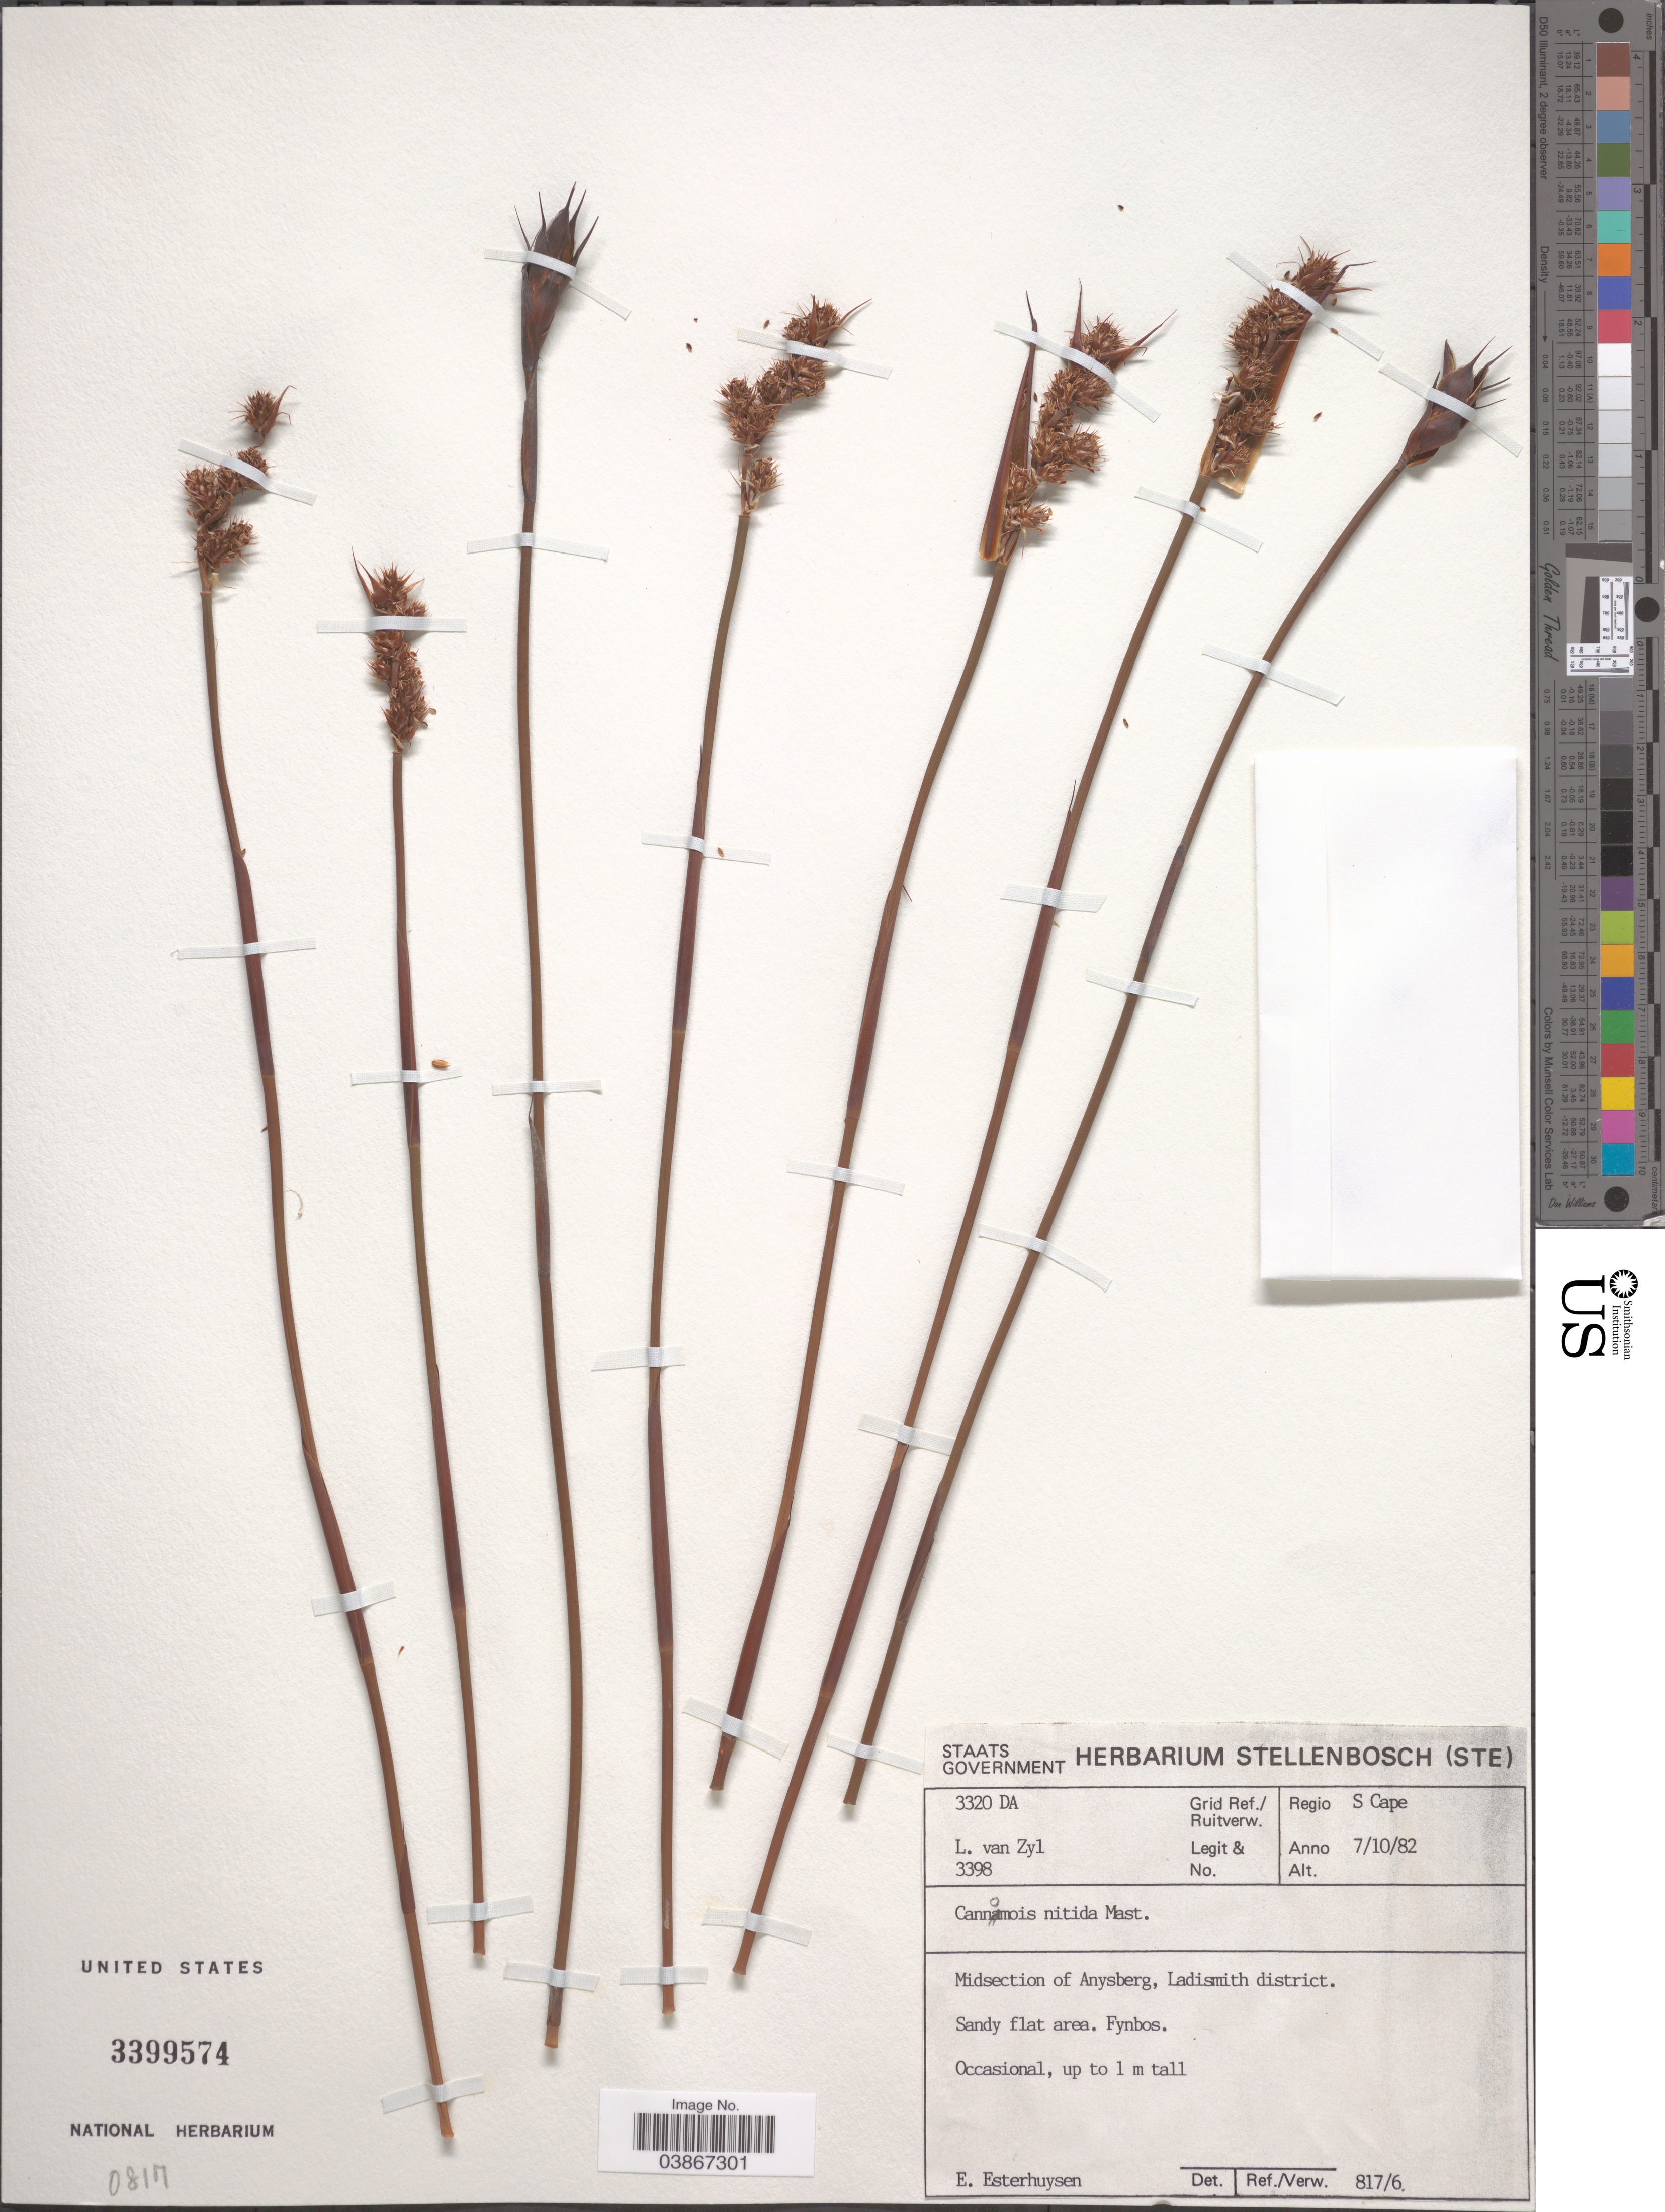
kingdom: Plantae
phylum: Tracheophyta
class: Liliopsida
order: Poales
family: Restionaceae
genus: Cannomois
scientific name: Cannomois nitida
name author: (Nees ex Mast.) Pillans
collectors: L. Zyl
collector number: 3398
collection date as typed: Transcribed d/m/y: 7/10/82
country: South Africa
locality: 3320 DA Grid Ref./Ruitverw. Regio S Cape. Midsection of Anysberg, Ladismith district.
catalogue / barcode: US 3399574